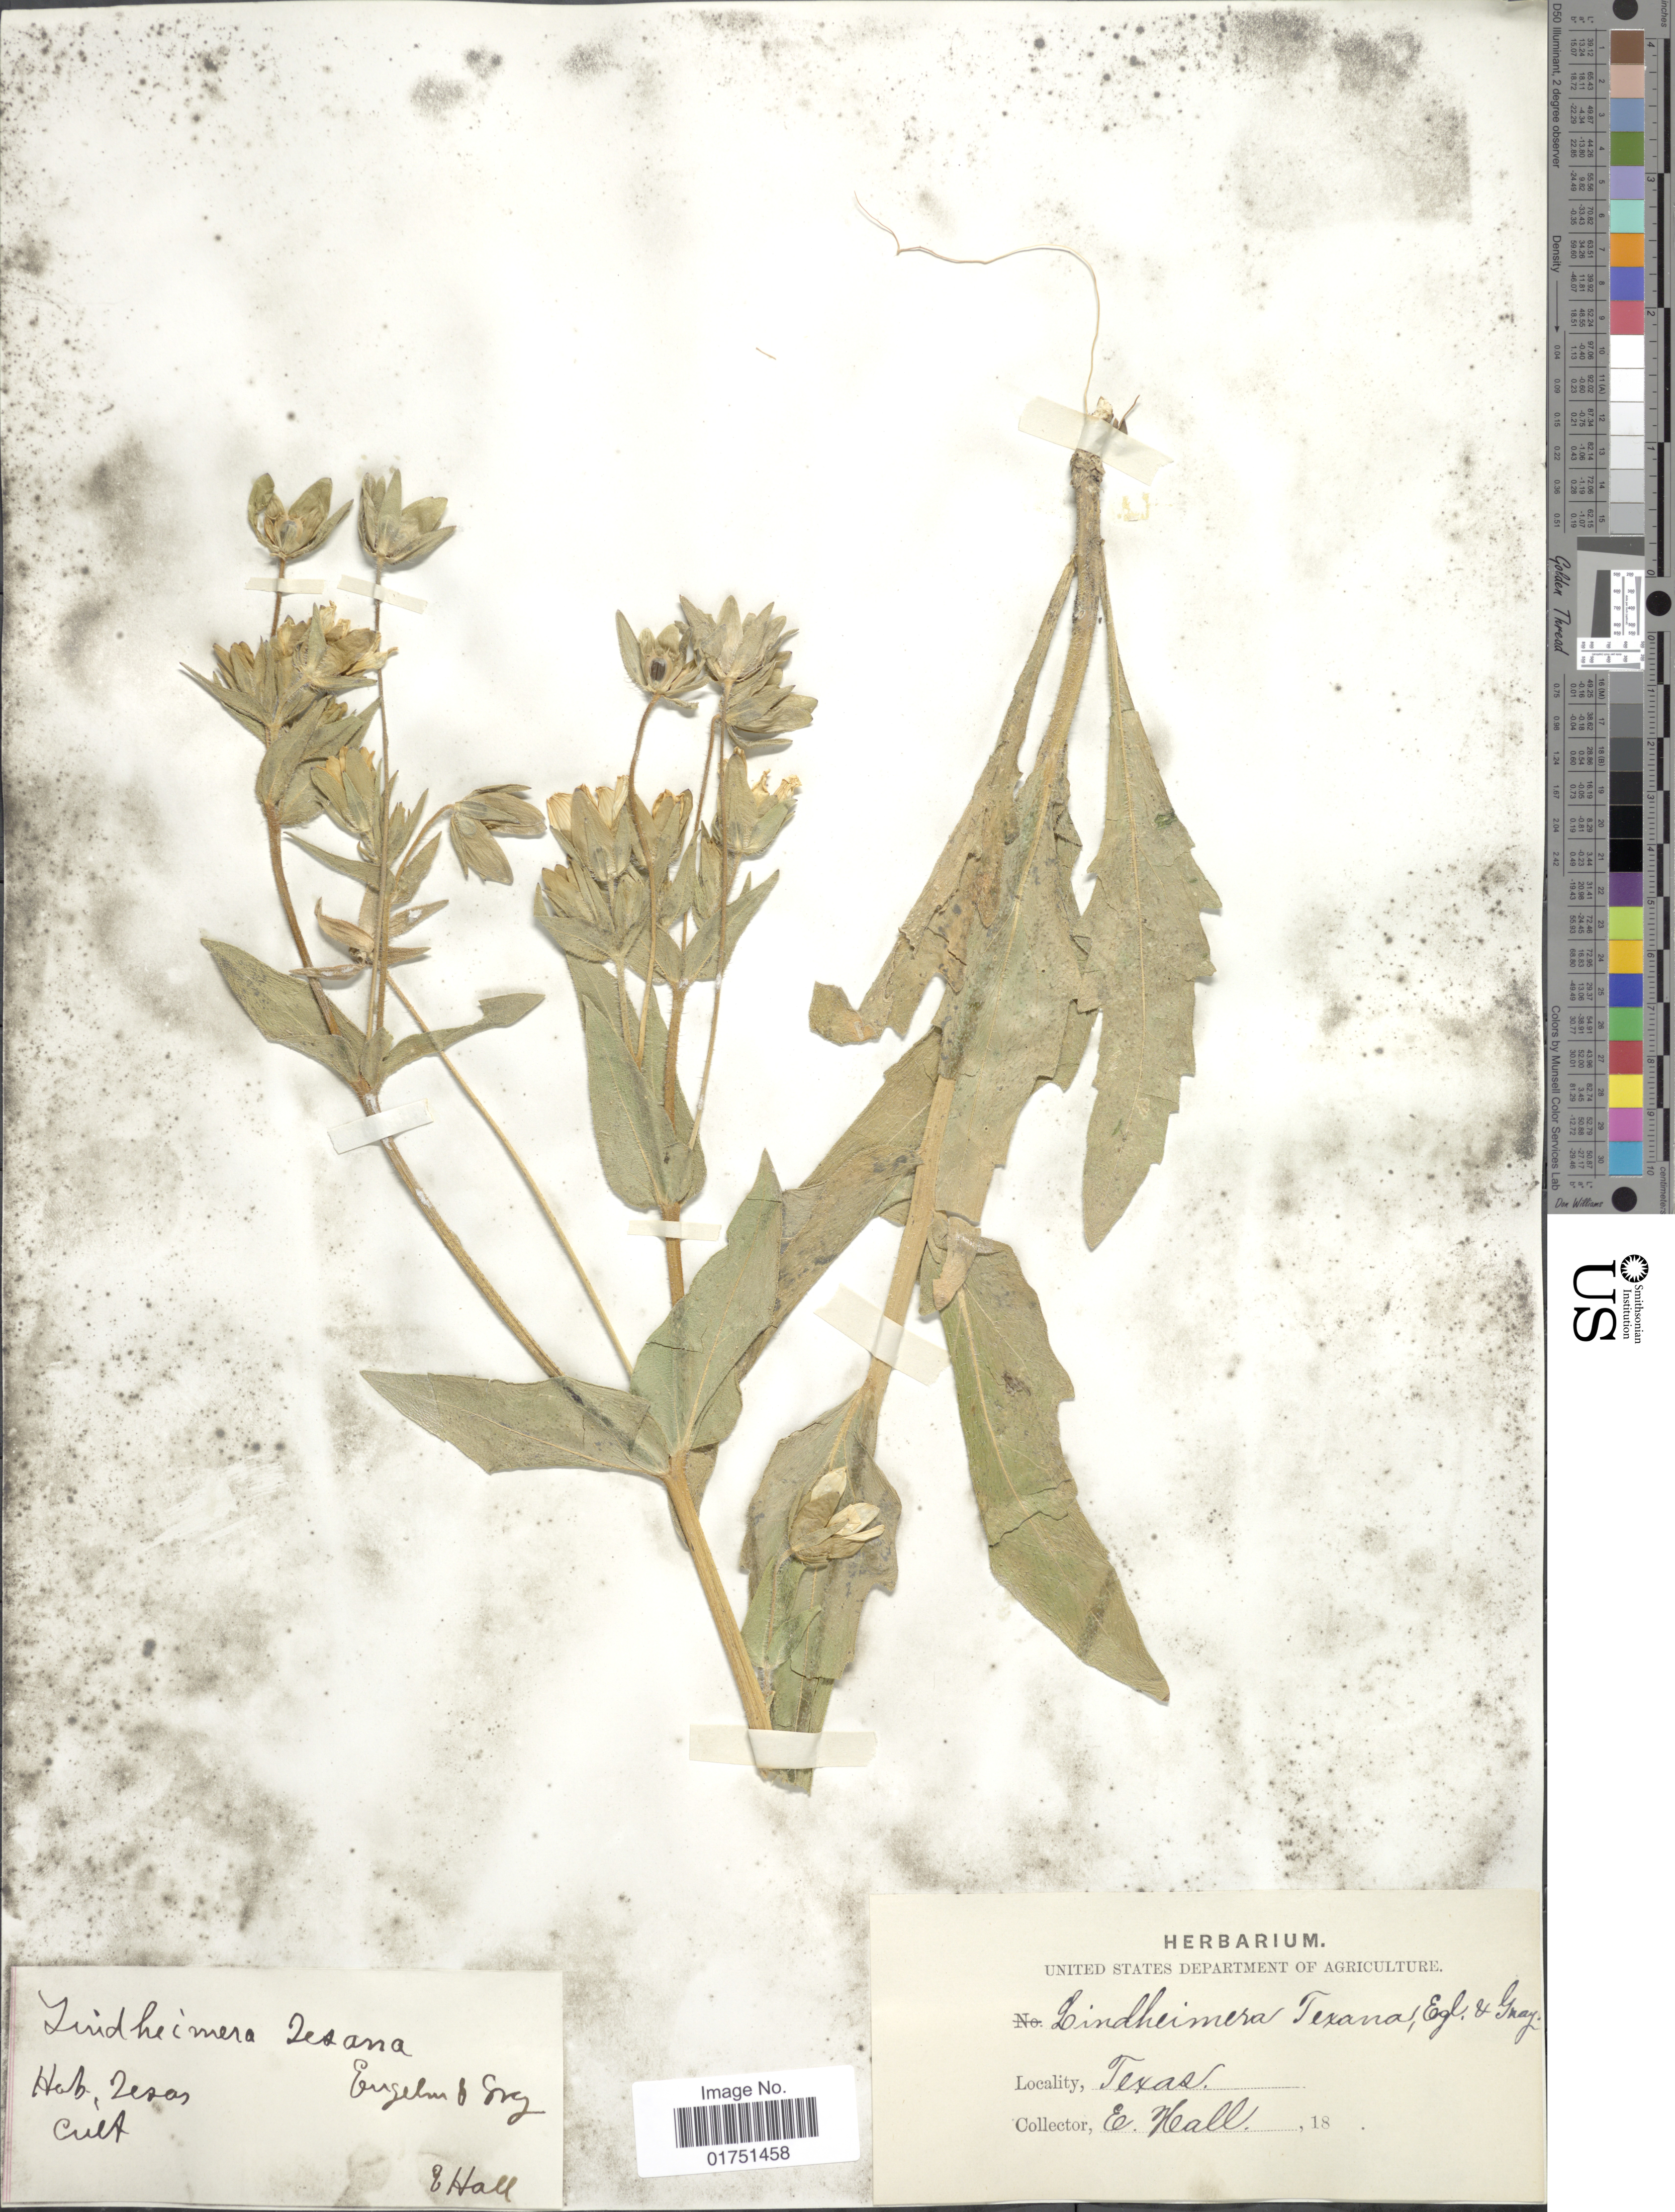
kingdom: Plantae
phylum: Tracheophyta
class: Magnoliopsida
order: Asterales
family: Asteraceae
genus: Lindheimera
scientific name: Lindheimera texana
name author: A. Gray & Engelm. in A. Gray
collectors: E. Hall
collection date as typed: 18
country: United States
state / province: Texas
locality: Texas, cult.